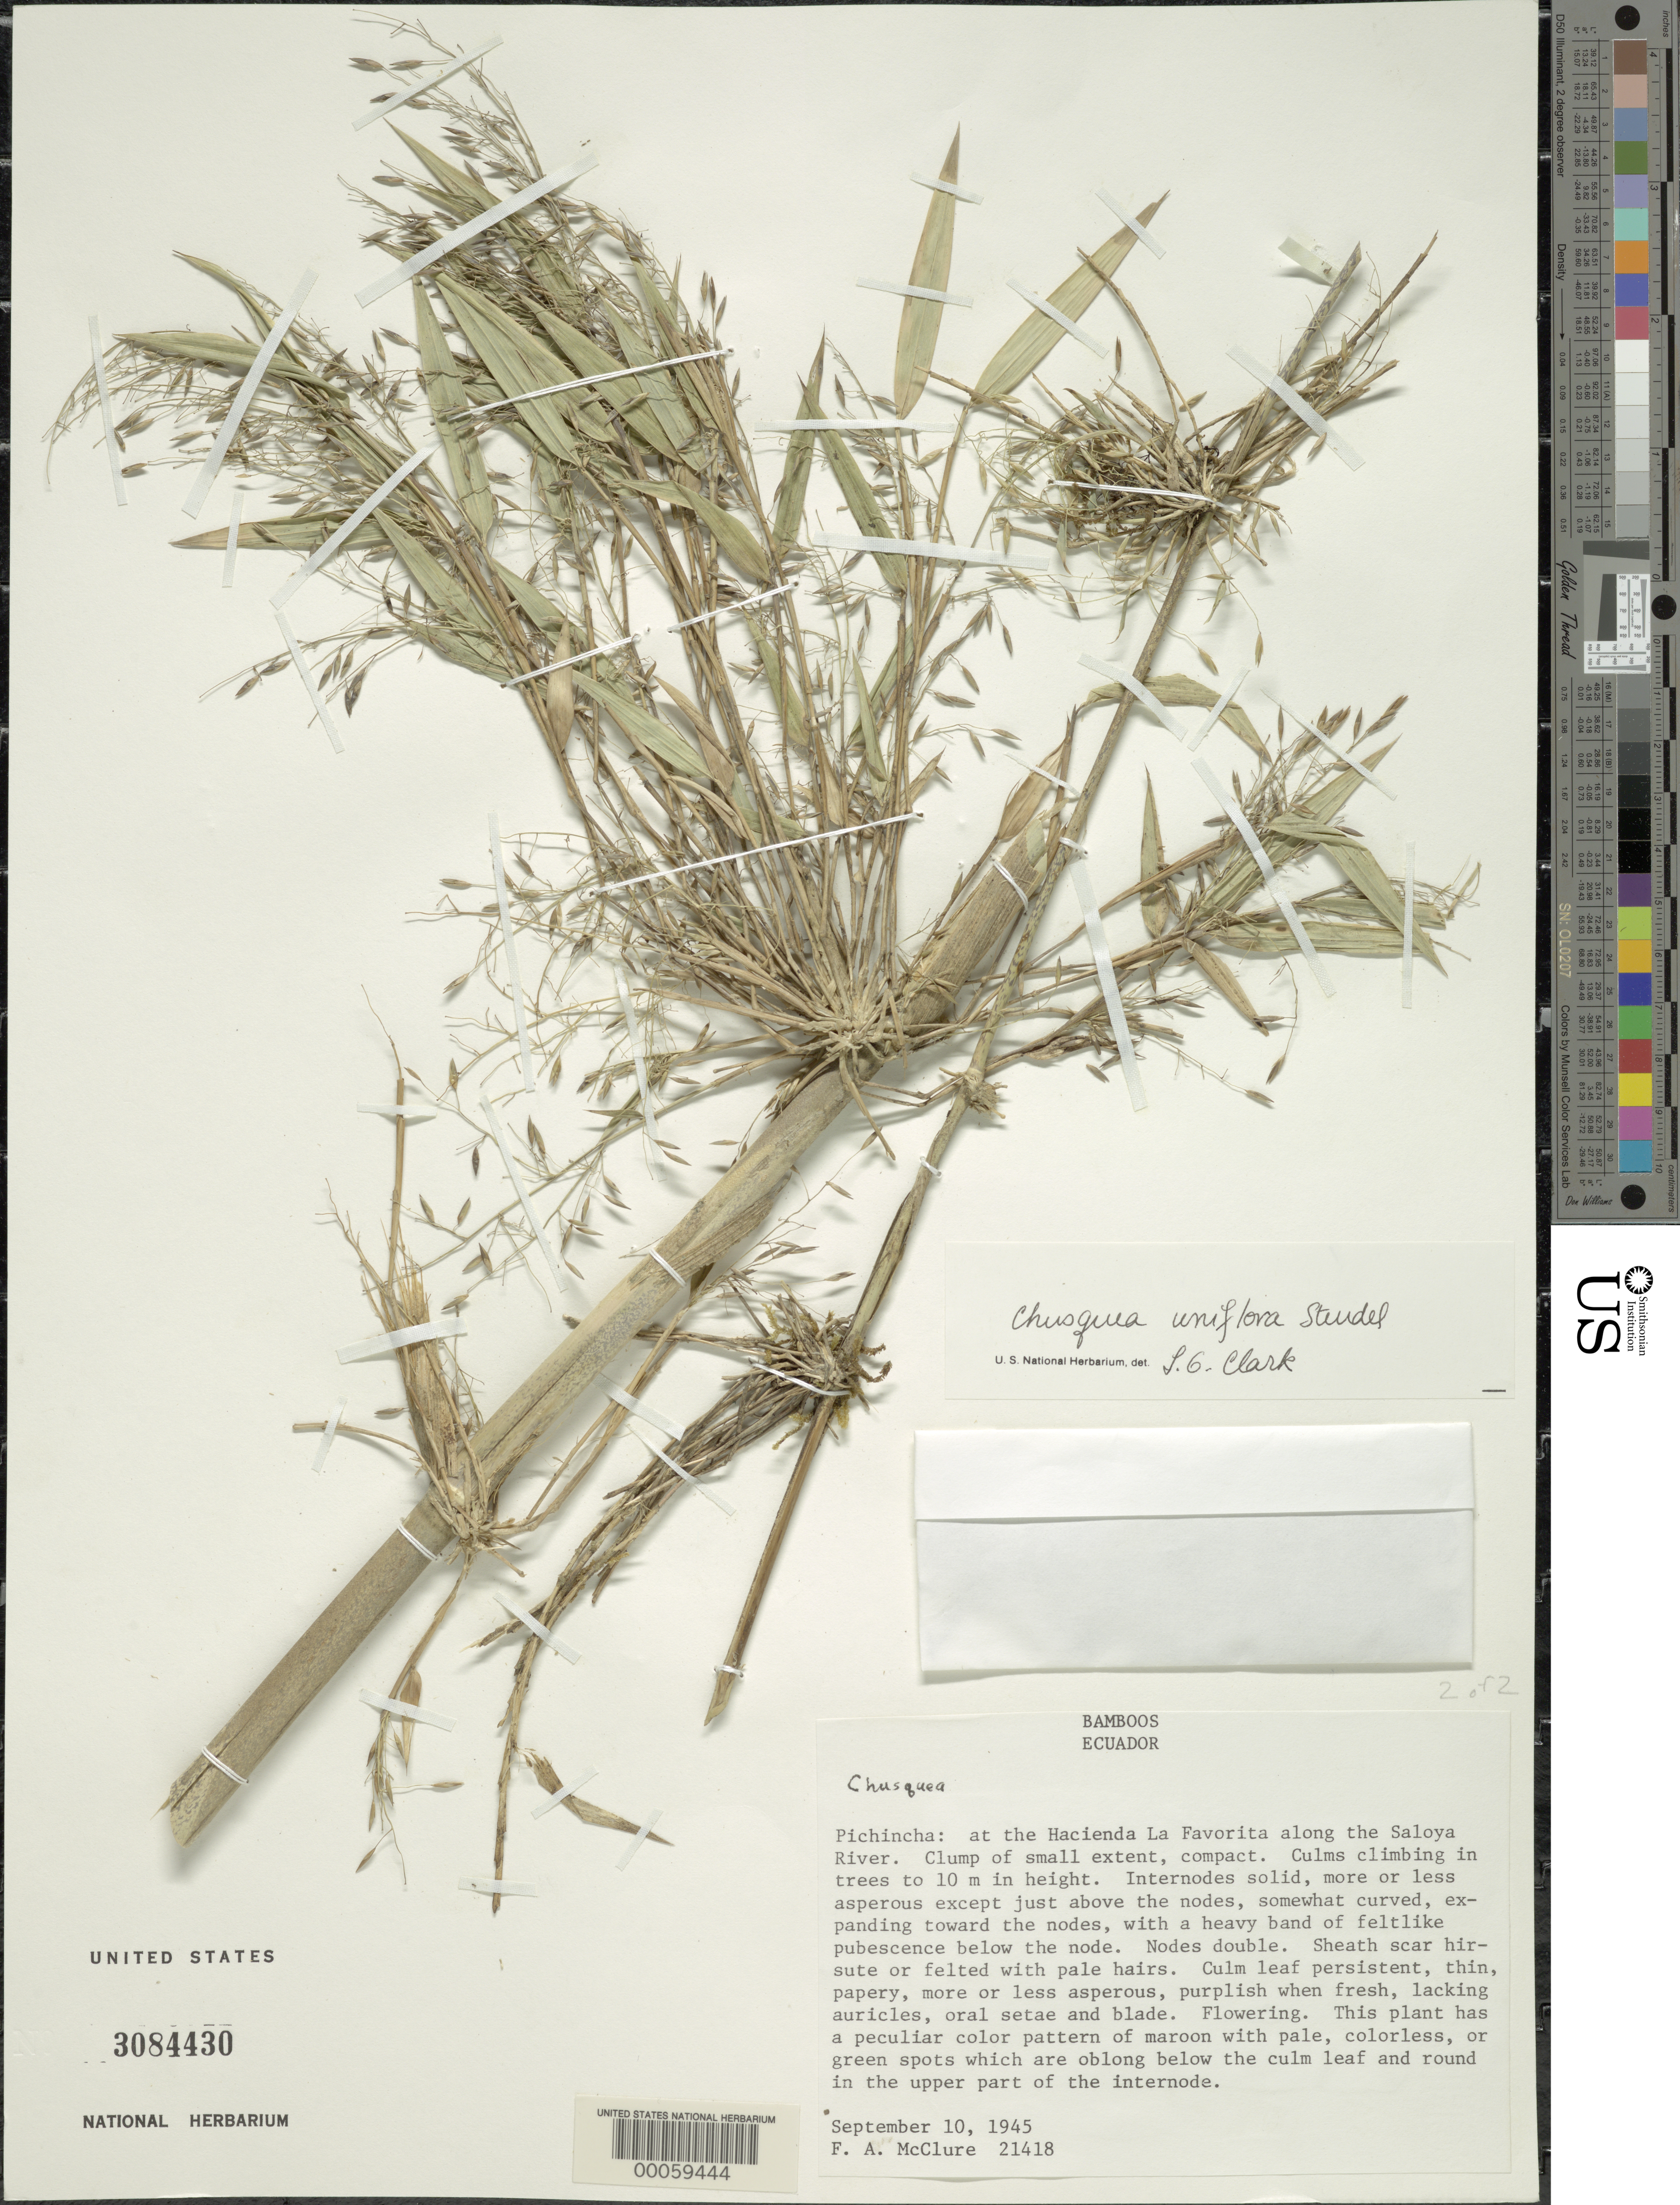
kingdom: Plantae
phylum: Tracheophyta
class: Liliopsida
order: Poales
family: Poaceae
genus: Chusquea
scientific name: Chusquea uniflora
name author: Steud.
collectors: F. A. McClure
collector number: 21418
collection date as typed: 10 Sep 1945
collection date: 1945-09-10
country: Ecuador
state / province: Pichincha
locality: Hacienda la favorita along saloya River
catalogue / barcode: US 3084430